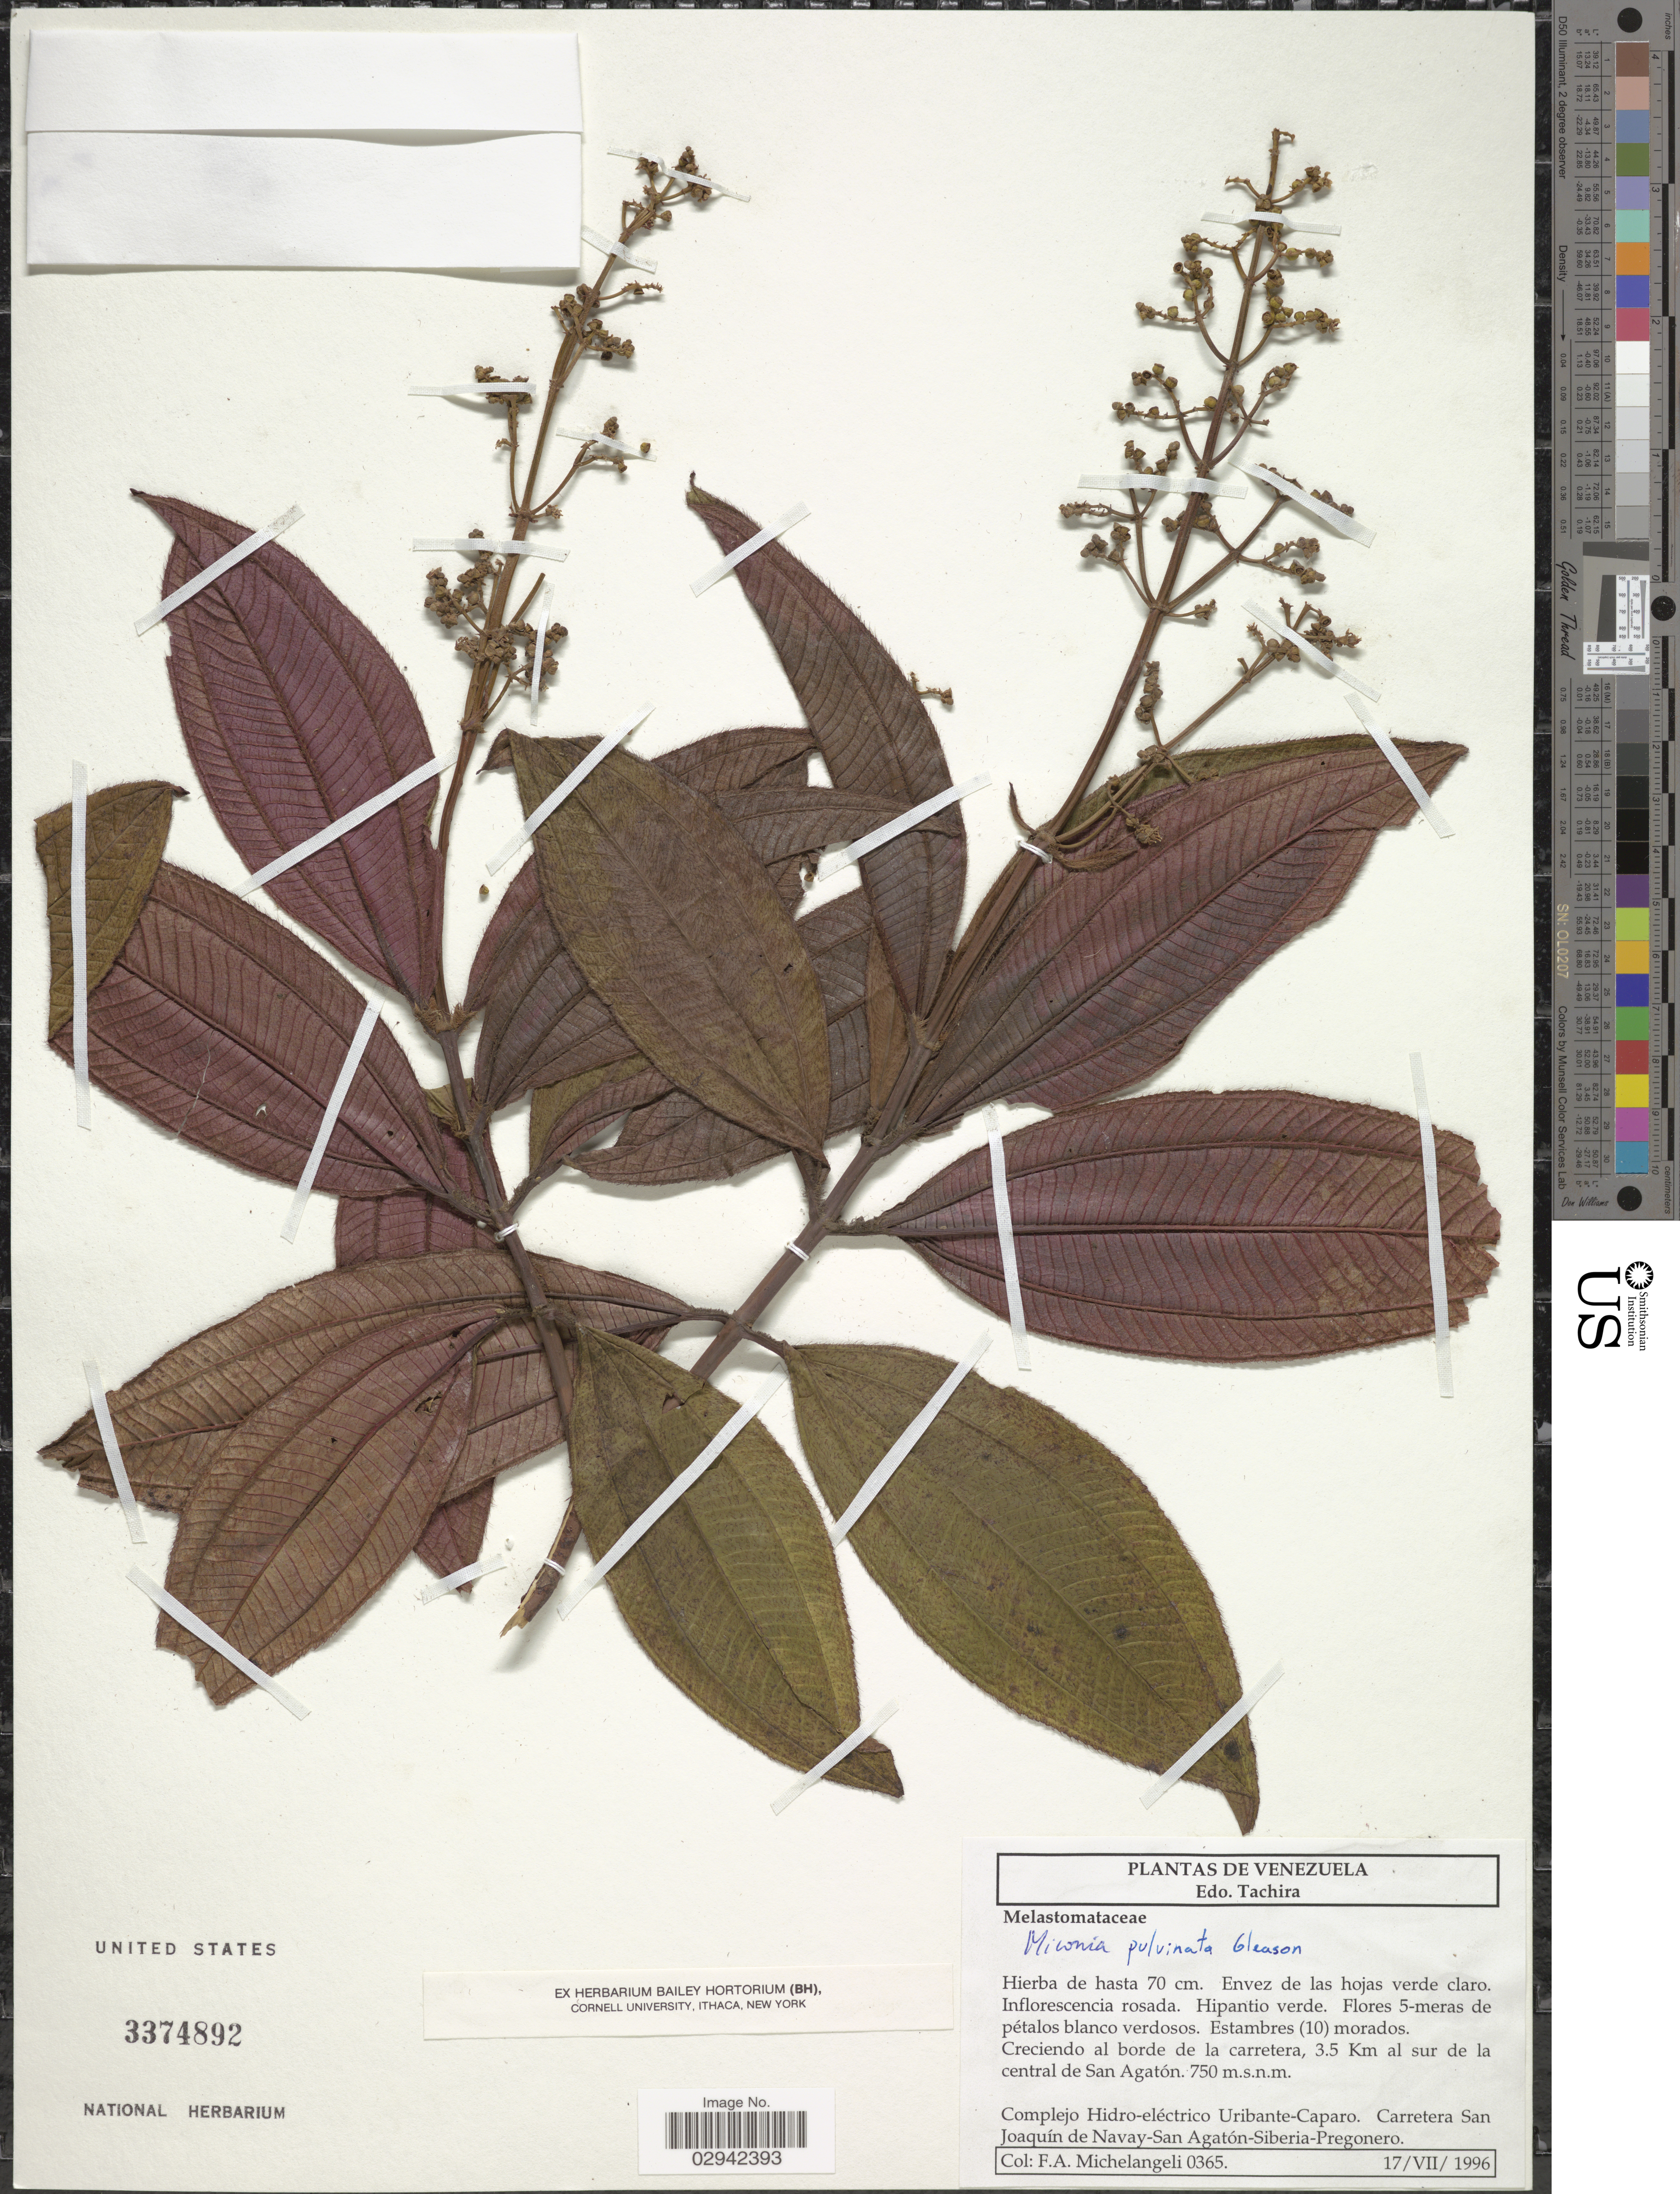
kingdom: Plantae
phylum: Tracheophyta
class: Magnoliopsida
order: Myrtales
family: Melastomataceae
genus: Miconia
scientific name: Miconia pulvinata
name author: Gleason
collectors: F. A. Michelangeli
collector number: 0365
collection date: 1996-07-17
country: Venezuela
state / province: Tachira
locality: Creciendo al borde de la carretera, 3.5 Km al sur de la central de San Agatón, Complejo Hidro-eléctrico Uribante-Caparo, Carretera San Joaquín de Navay-San Agatón-Siberia-Pregonero.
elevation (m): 750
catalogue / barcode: US 3374892